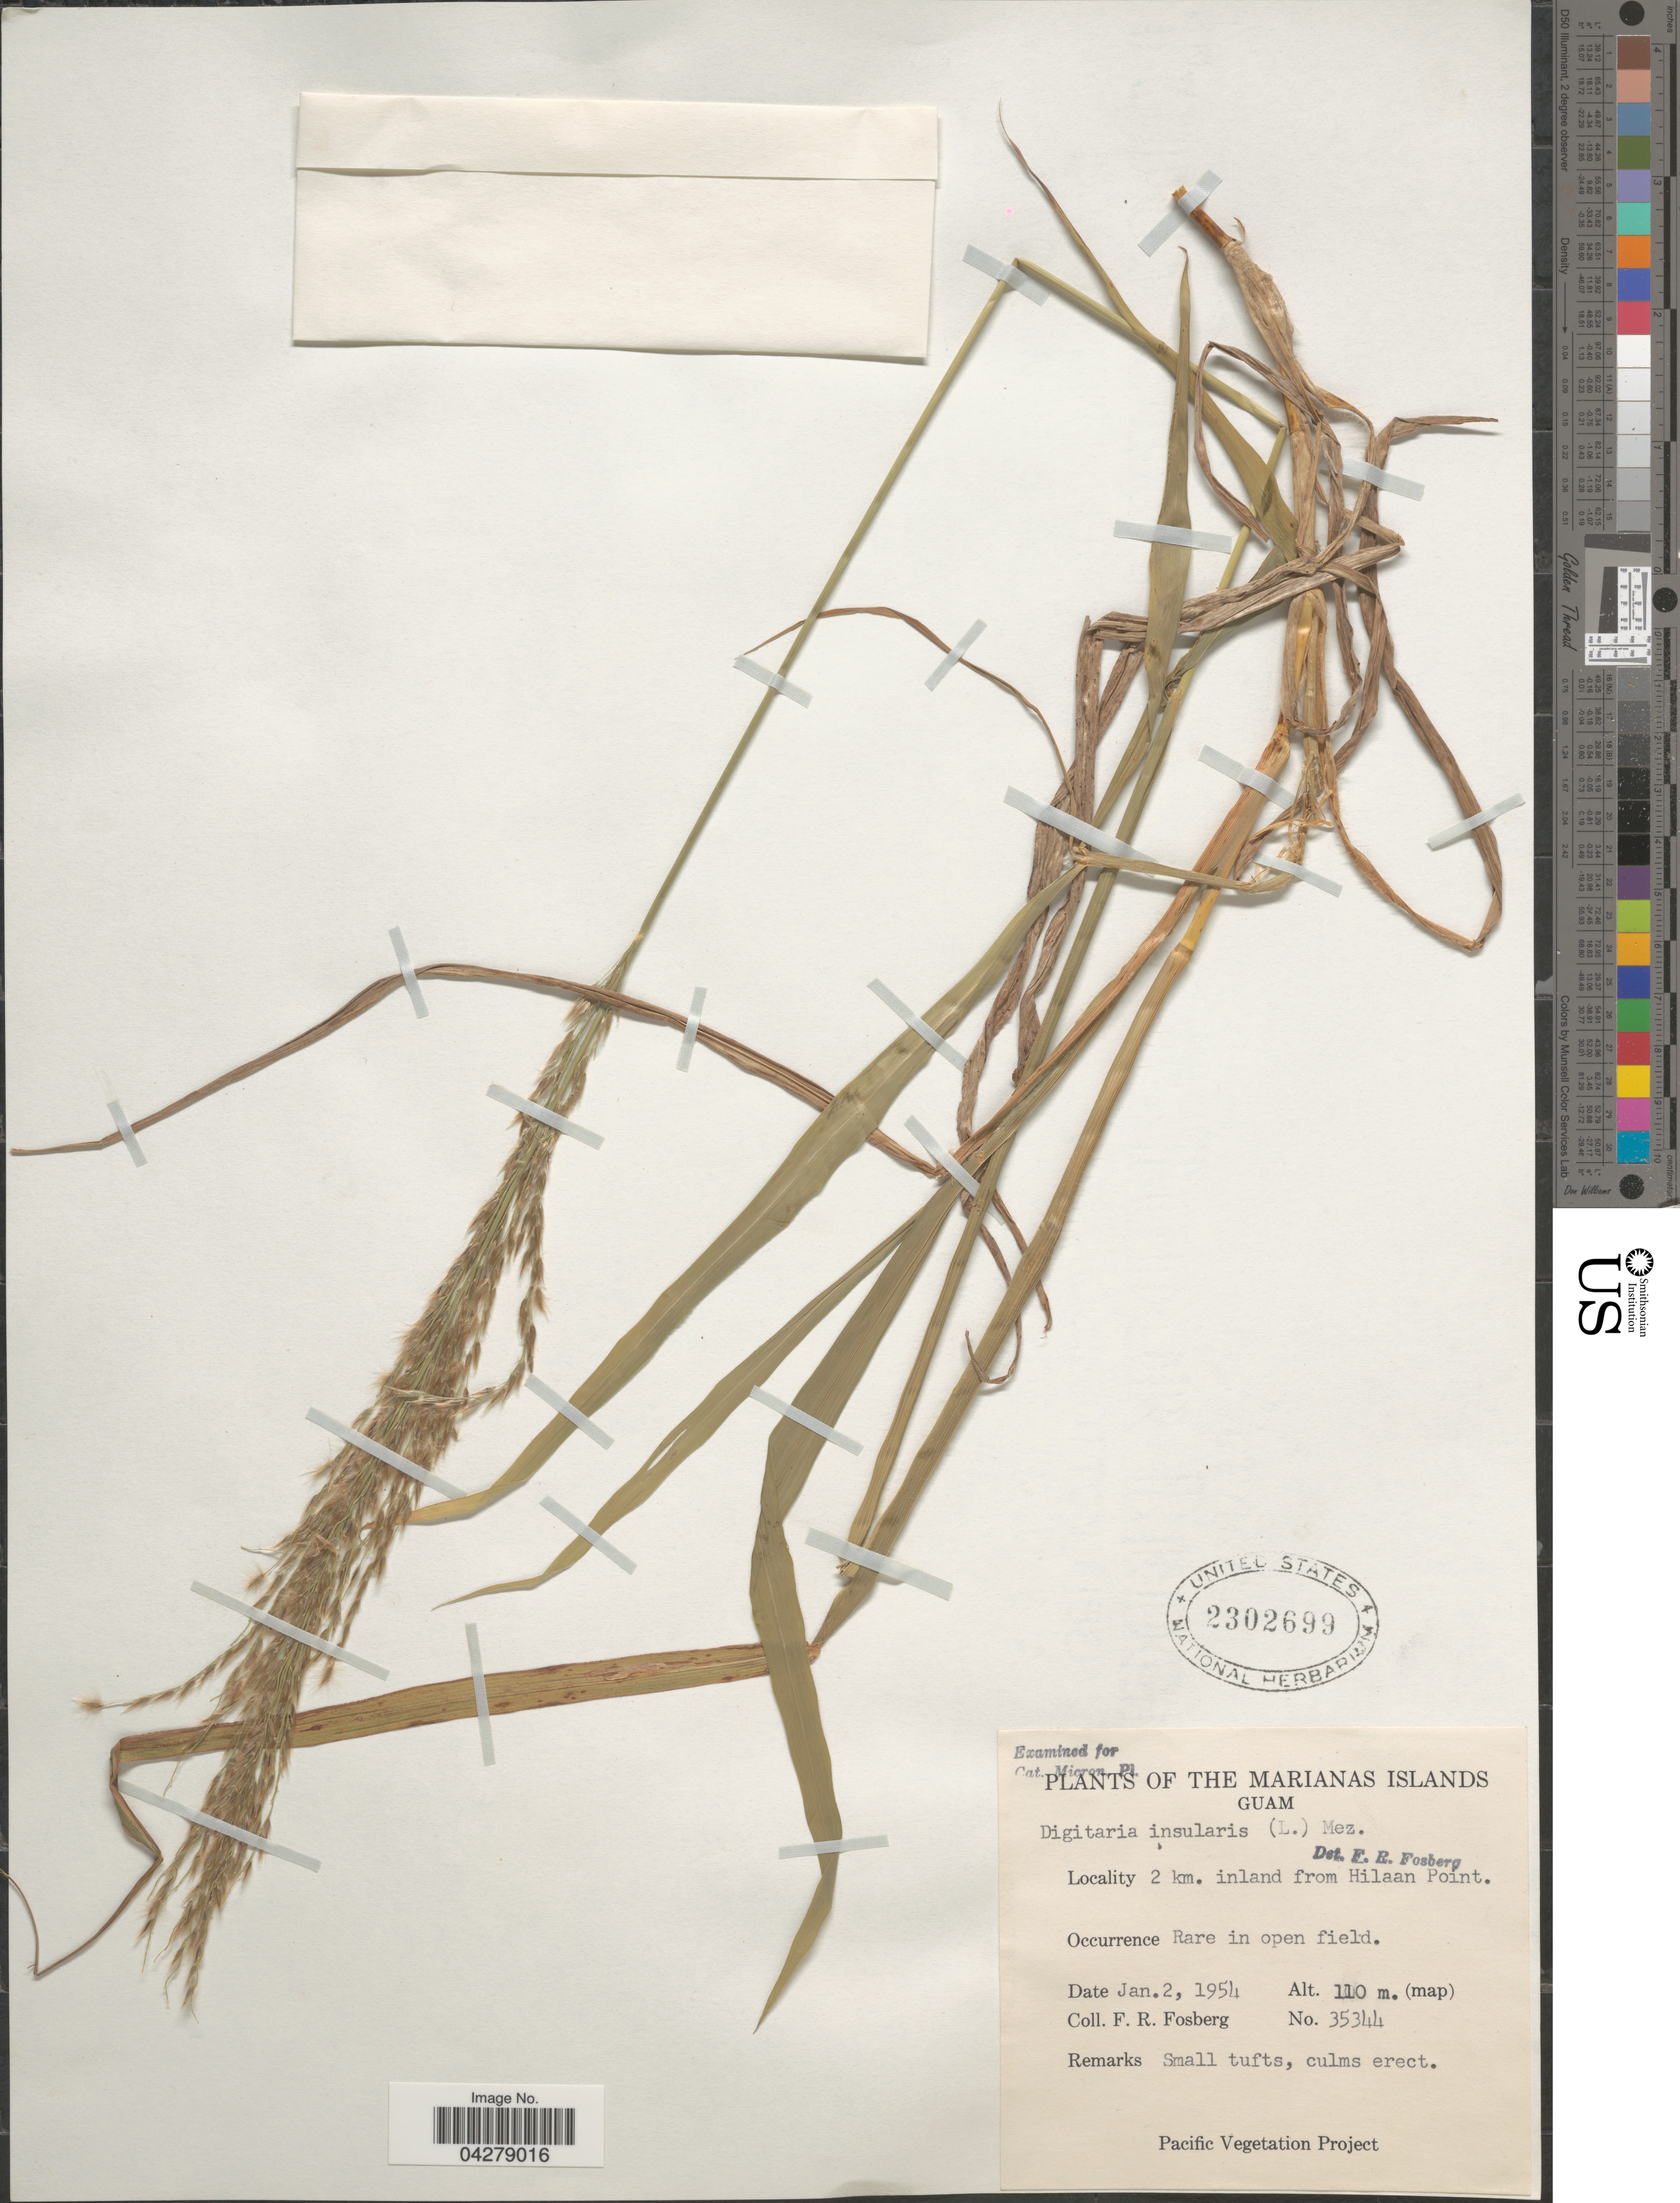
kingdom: Plantae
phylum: Tracheophyta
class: Liliopsida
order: Poales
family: Poaceae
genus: Digitaria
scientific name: Digitaria insularis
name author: (L.) Fedde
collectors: F. R. Fosberg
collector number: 35344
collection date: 1954-01-02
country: Guam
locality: The Marianas Islands. 2 km. inland from Hilaan Point. Rare in open field.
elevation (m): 110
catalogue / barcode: US 2302699